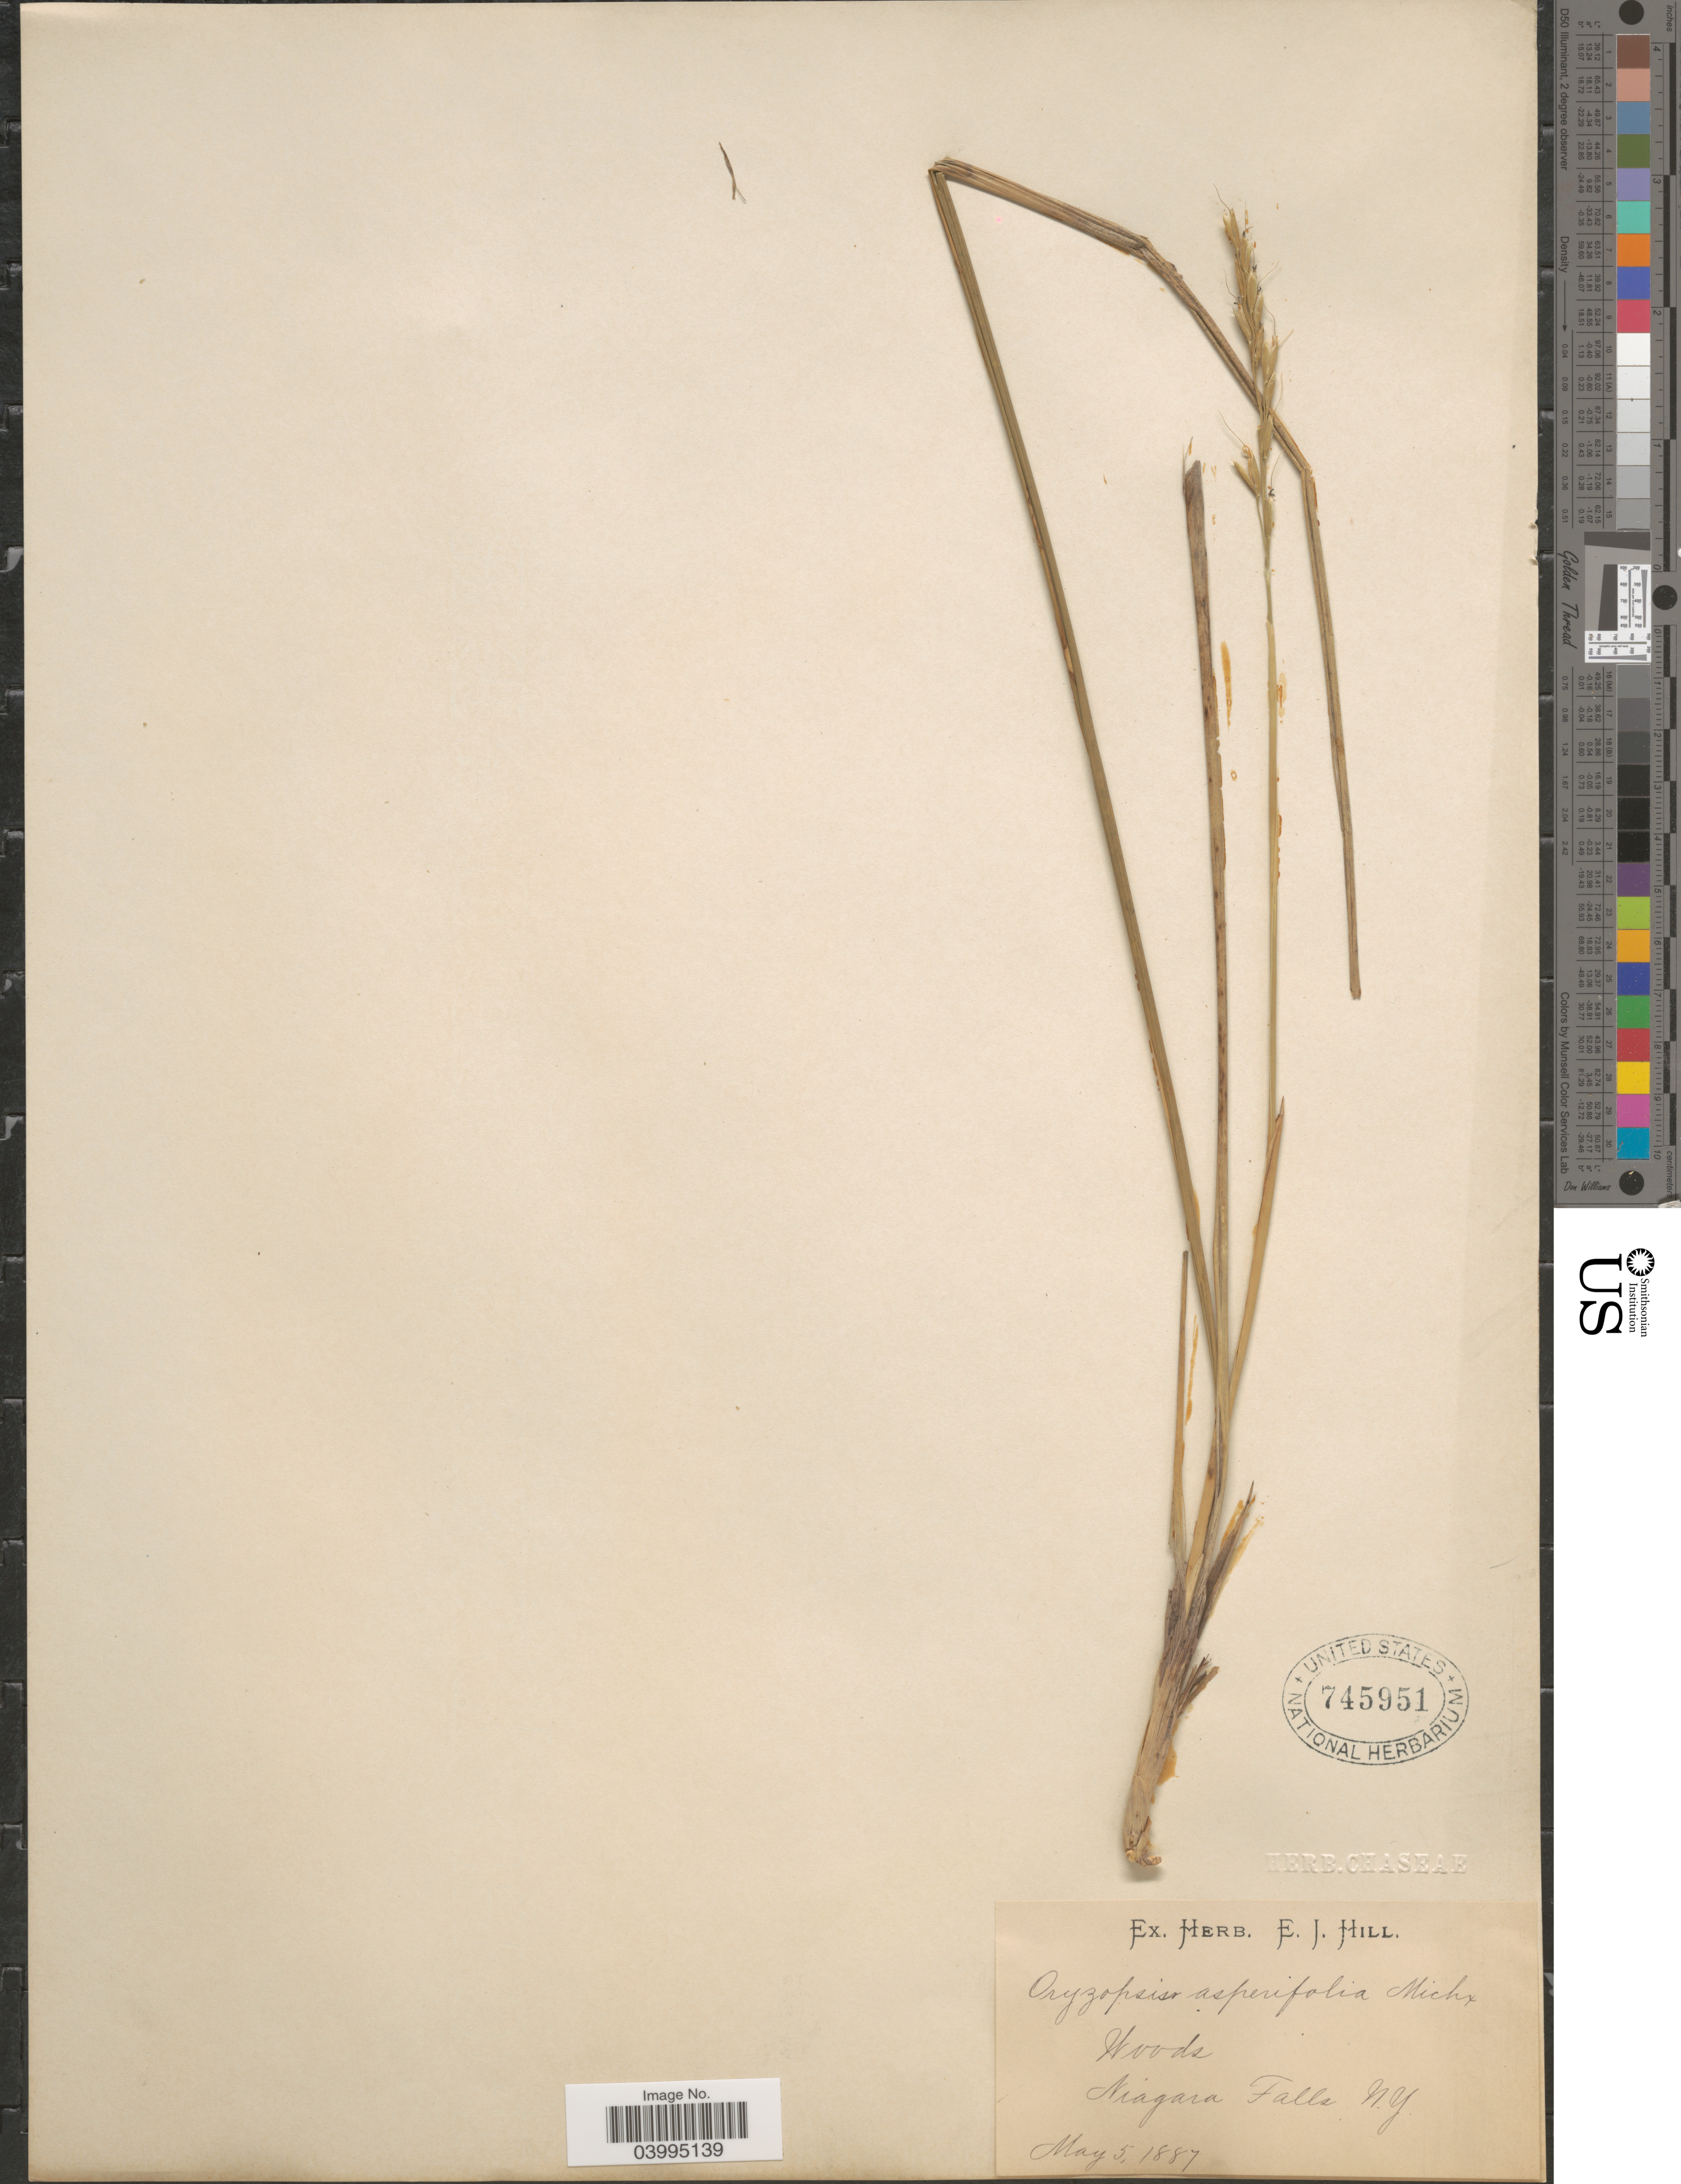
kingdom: Plantae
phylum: Tracheophyta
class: Liliopsida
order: Poales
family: Poaceae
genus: Oryzopsis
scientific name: Oryzopsis asperifolia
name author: Michx.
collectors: Ex herb. E. J. Hill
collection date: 1887-05-05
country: United States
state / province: New York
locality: Woods. Niagara Falls.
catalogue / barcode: US 745951